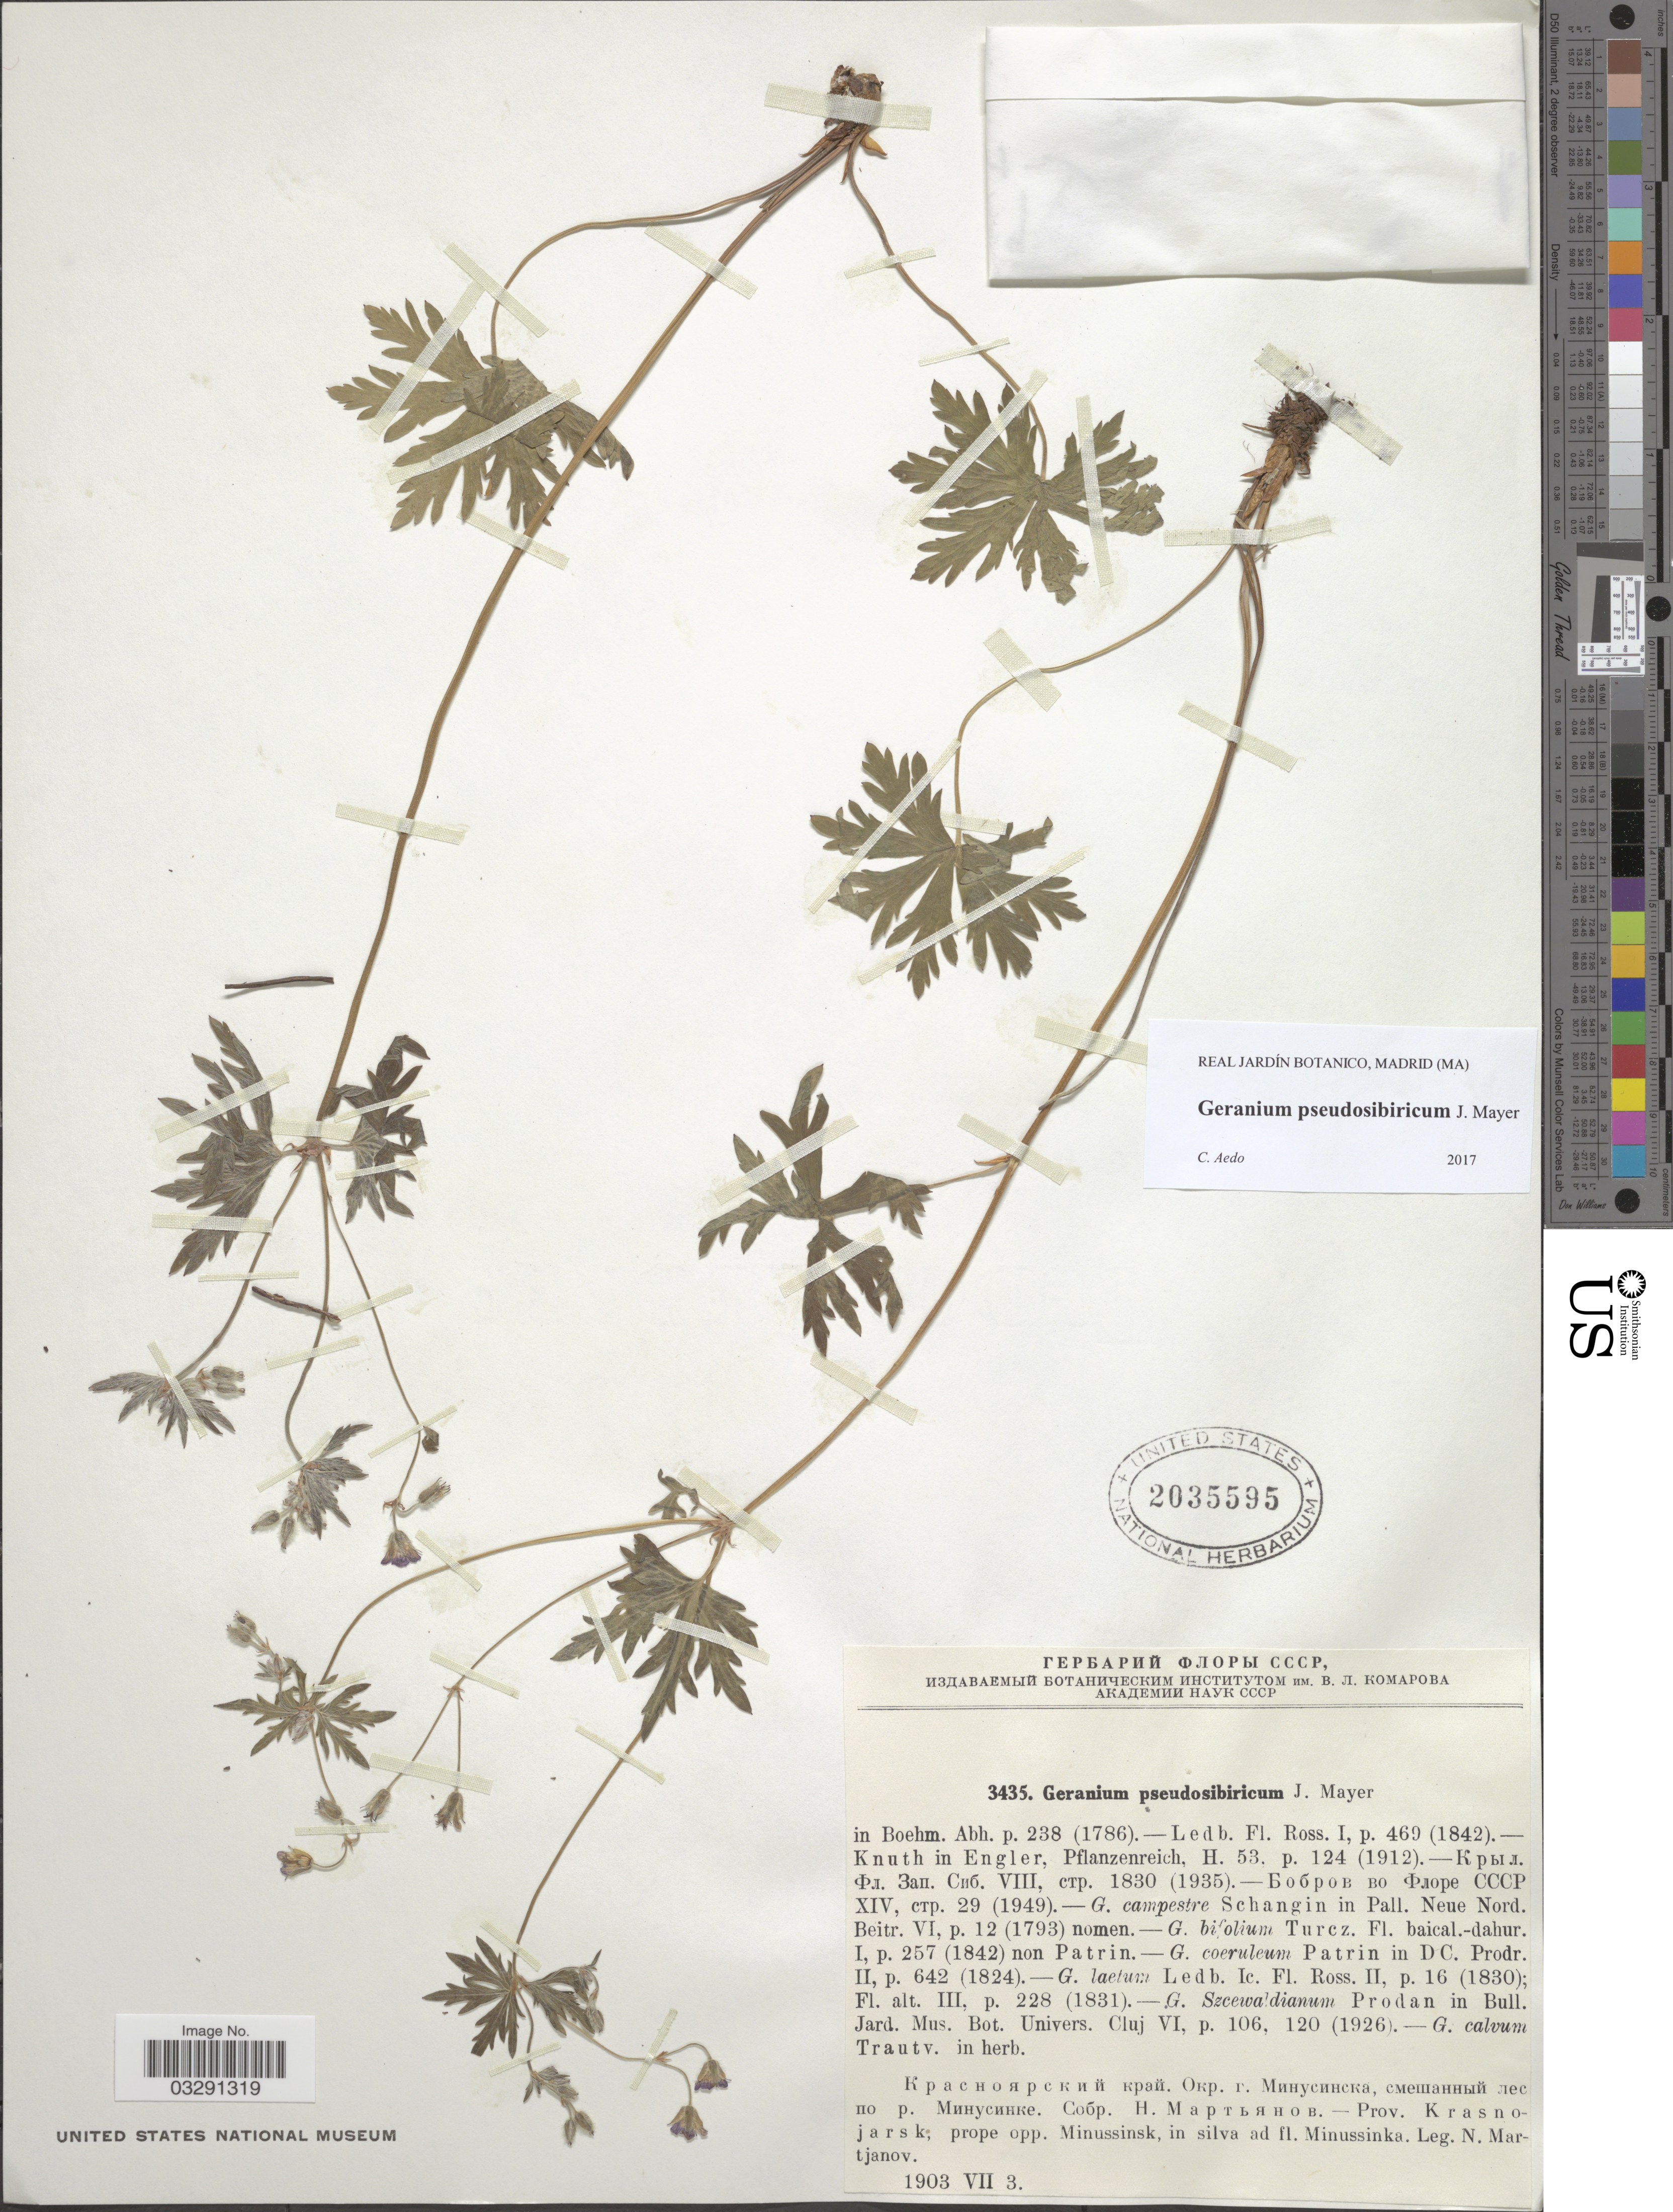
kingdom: Plantae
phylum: Tracheophyta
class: Magnoliopsida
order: Geraniales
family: Geraniaceae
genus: Geranium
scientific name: Geranium pseudosibiricum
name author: J. Mayer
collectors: N. Martjanov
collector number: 3435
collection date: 1903-07-03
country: Russian Federation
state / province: Krasnoyarsk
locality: Prov. Krasnojarsk; prope opp. Minussinsk, in silva ad fl. Minussinka.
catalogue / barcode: US 2035595